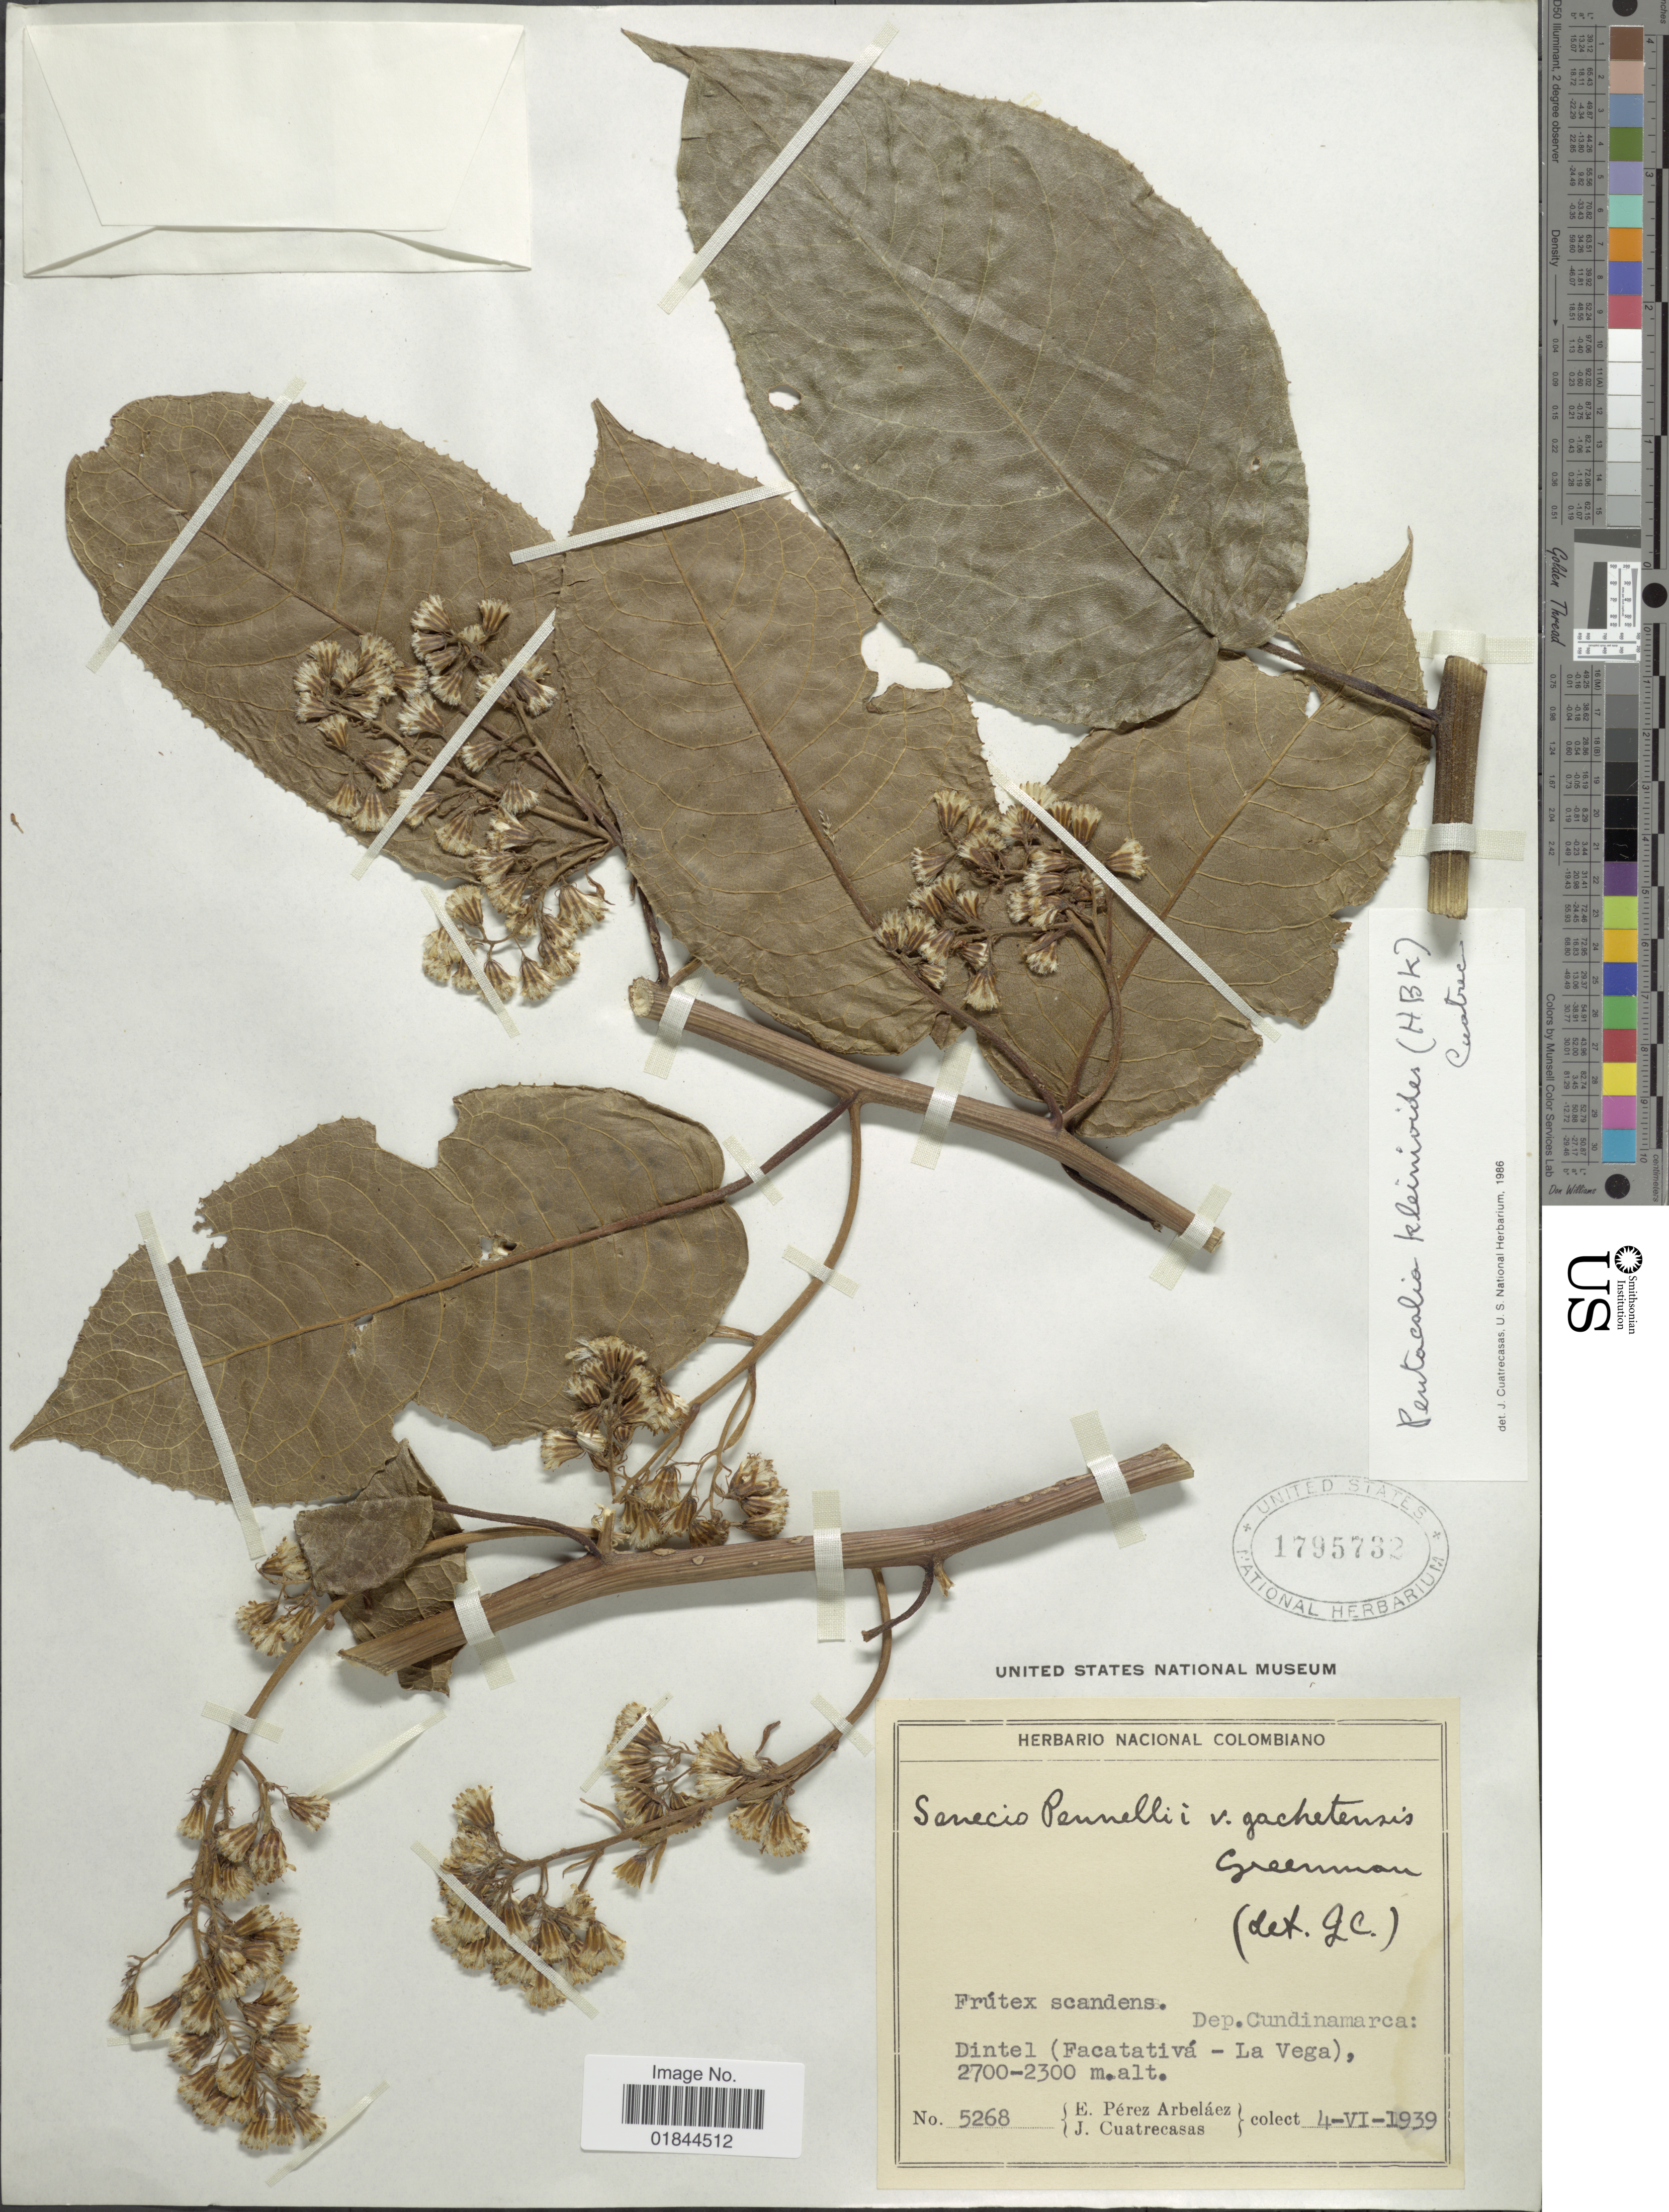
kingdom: Plantae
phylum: Tracheophyta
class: Magnoliopsida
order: Asterales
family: Asteraceae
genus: Pentacalia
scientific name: Pentacalia kleinioides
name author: (Kunth) Cuatrec.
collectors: E. Pérez Arbeláez & J. Cuatrecasas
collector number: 5268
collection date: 1939-06-04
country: Colombia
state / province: Cundinamarca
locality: Frútex scandens. Dep. Cundinamarca: Dintel (Facatativá - La Vega)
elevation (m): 2300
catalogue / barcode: US 1795732